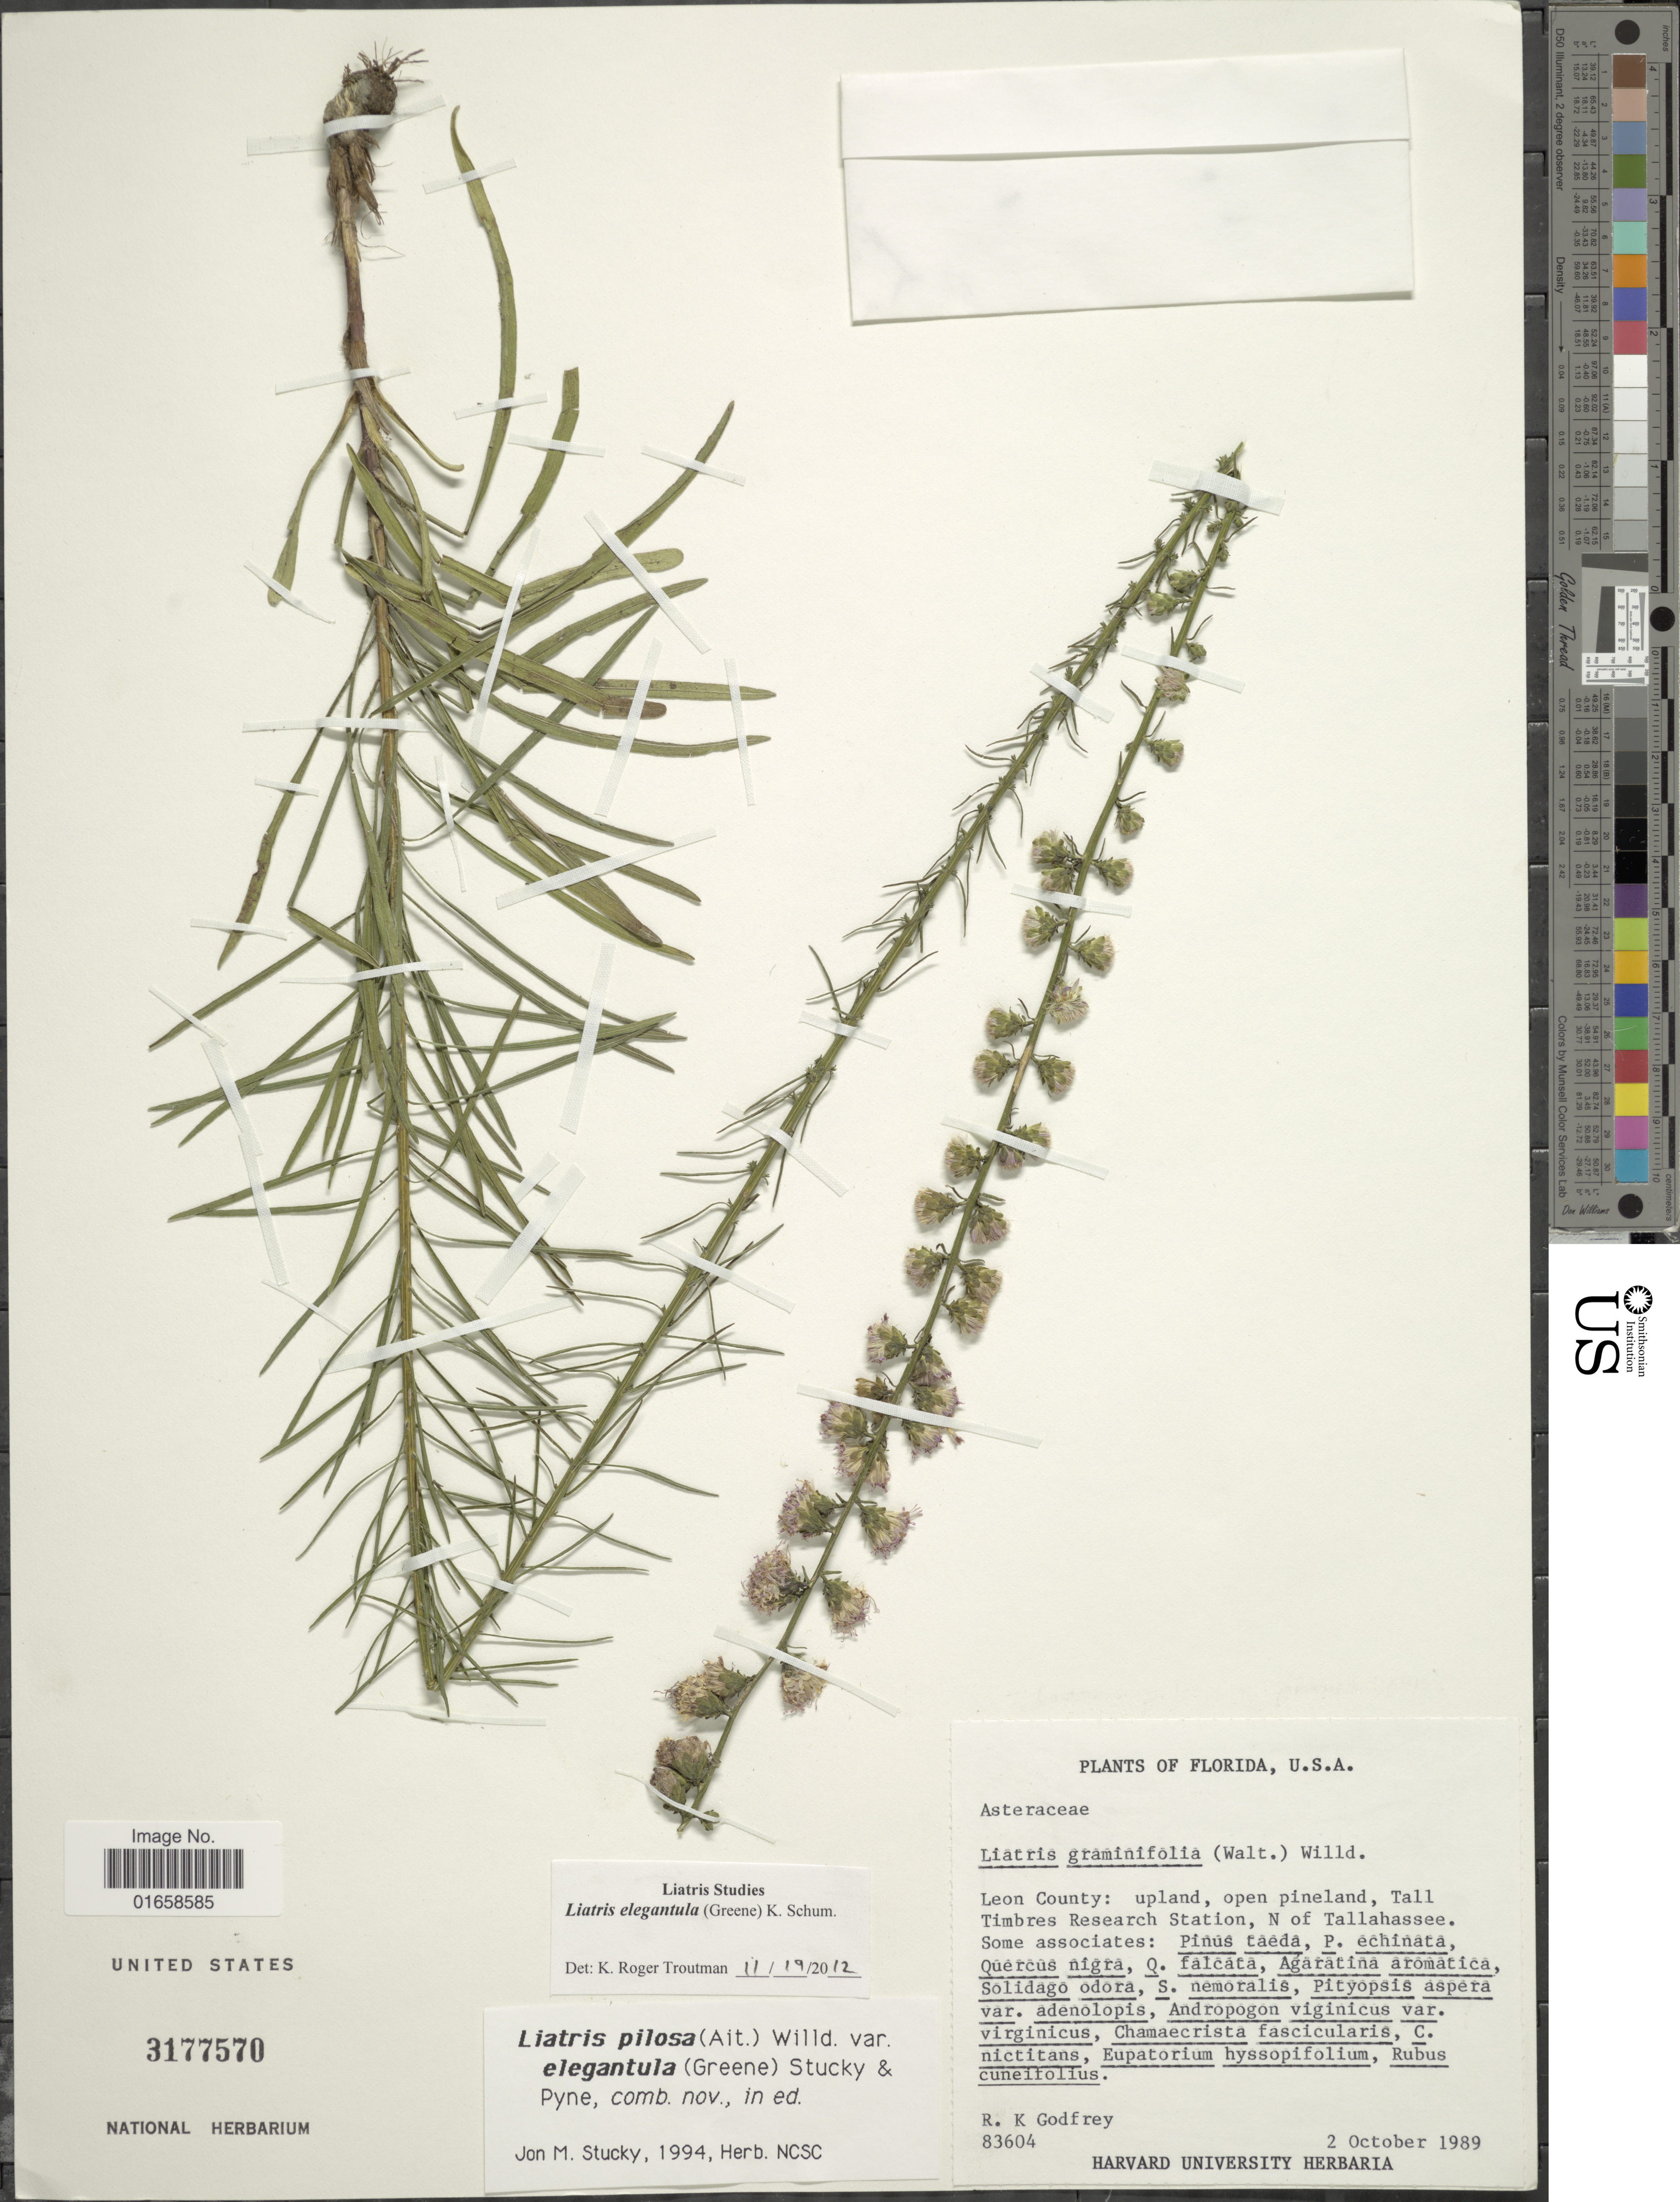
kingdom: Plantae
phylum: Tracheophyta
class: Magnoliopsida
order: Asterales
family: Asteraceae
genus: Liatris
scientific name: Liatris elegantula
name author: (Greene) K. Schum.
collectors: R. K. Godfrey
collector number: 83604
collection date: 1989-10-02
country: United States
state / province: Florida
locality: Leon County: upland, open pineland, Tall Timbres Research Station, N of Tallahassee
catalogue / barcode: US 3177570